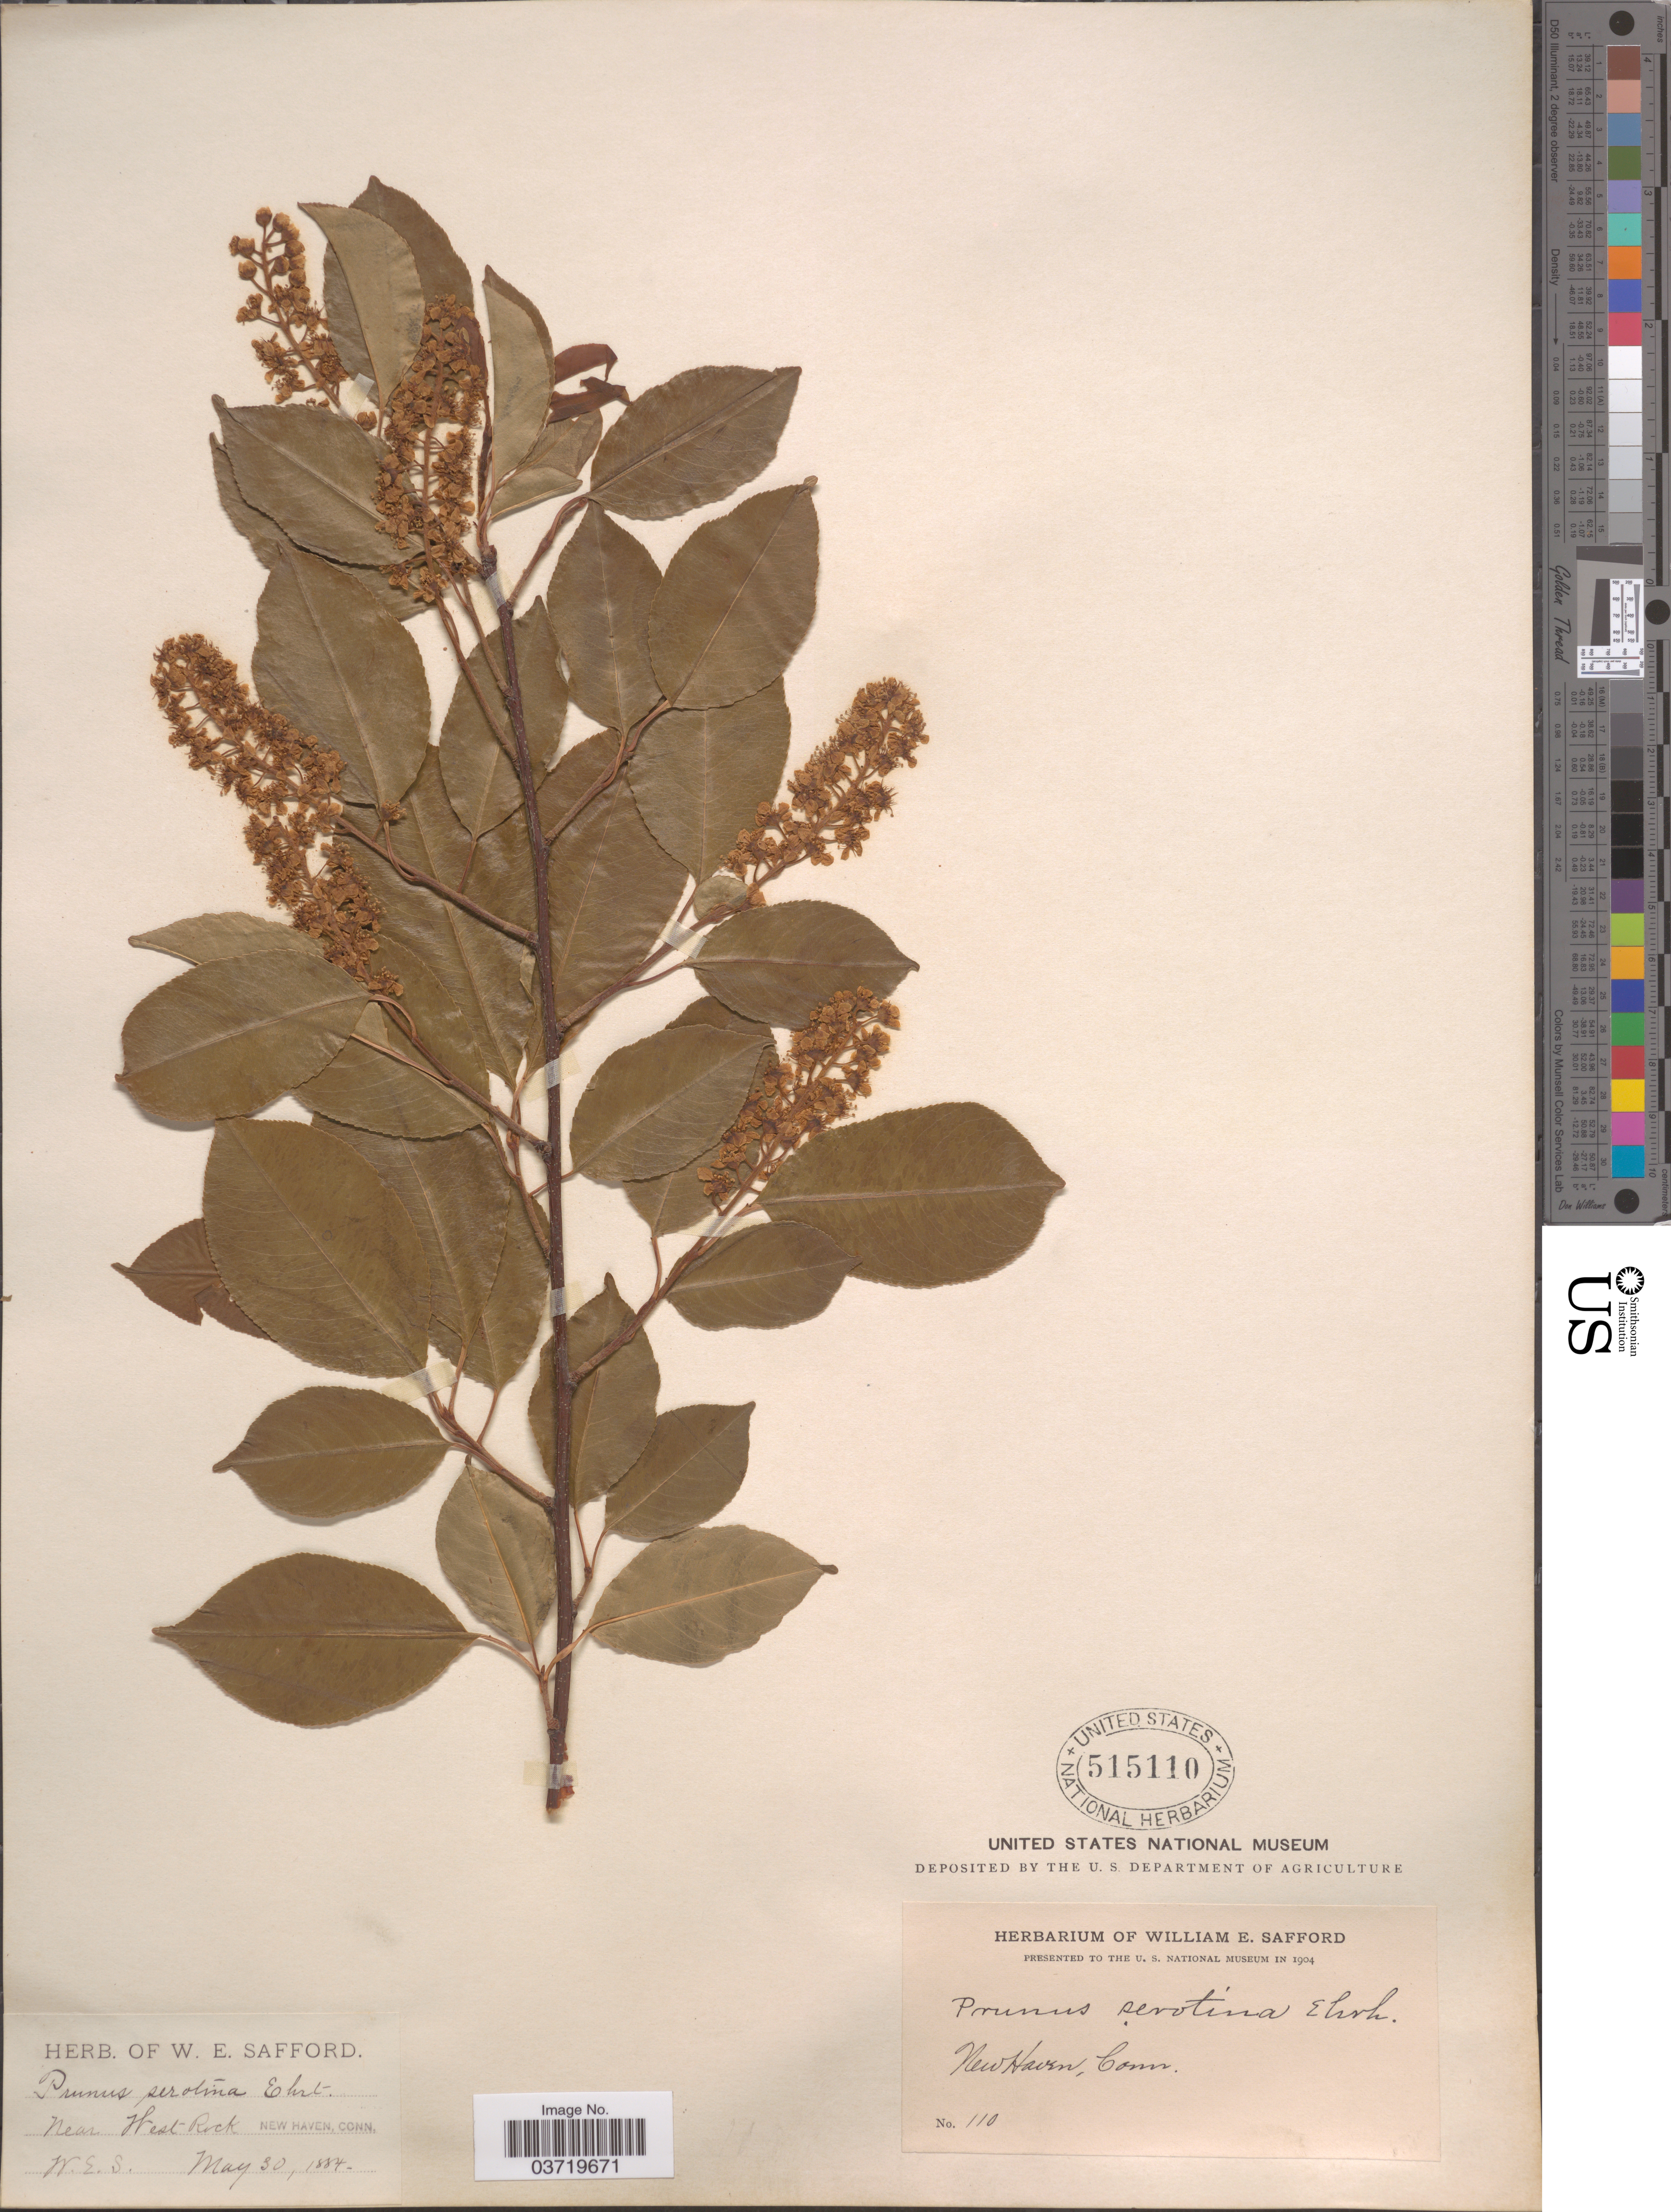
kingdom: Plantae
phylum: Tracheophyta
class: Magnoliopsida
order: Rosales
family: Rosaceae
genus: Prunus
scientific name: Prunus serotina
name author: Ehrh.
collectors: W. E. Safford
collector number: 110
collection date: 1884-05-30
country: United States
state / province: Connecticut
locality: Near West Rock, New Haven.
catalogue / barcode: US 515110